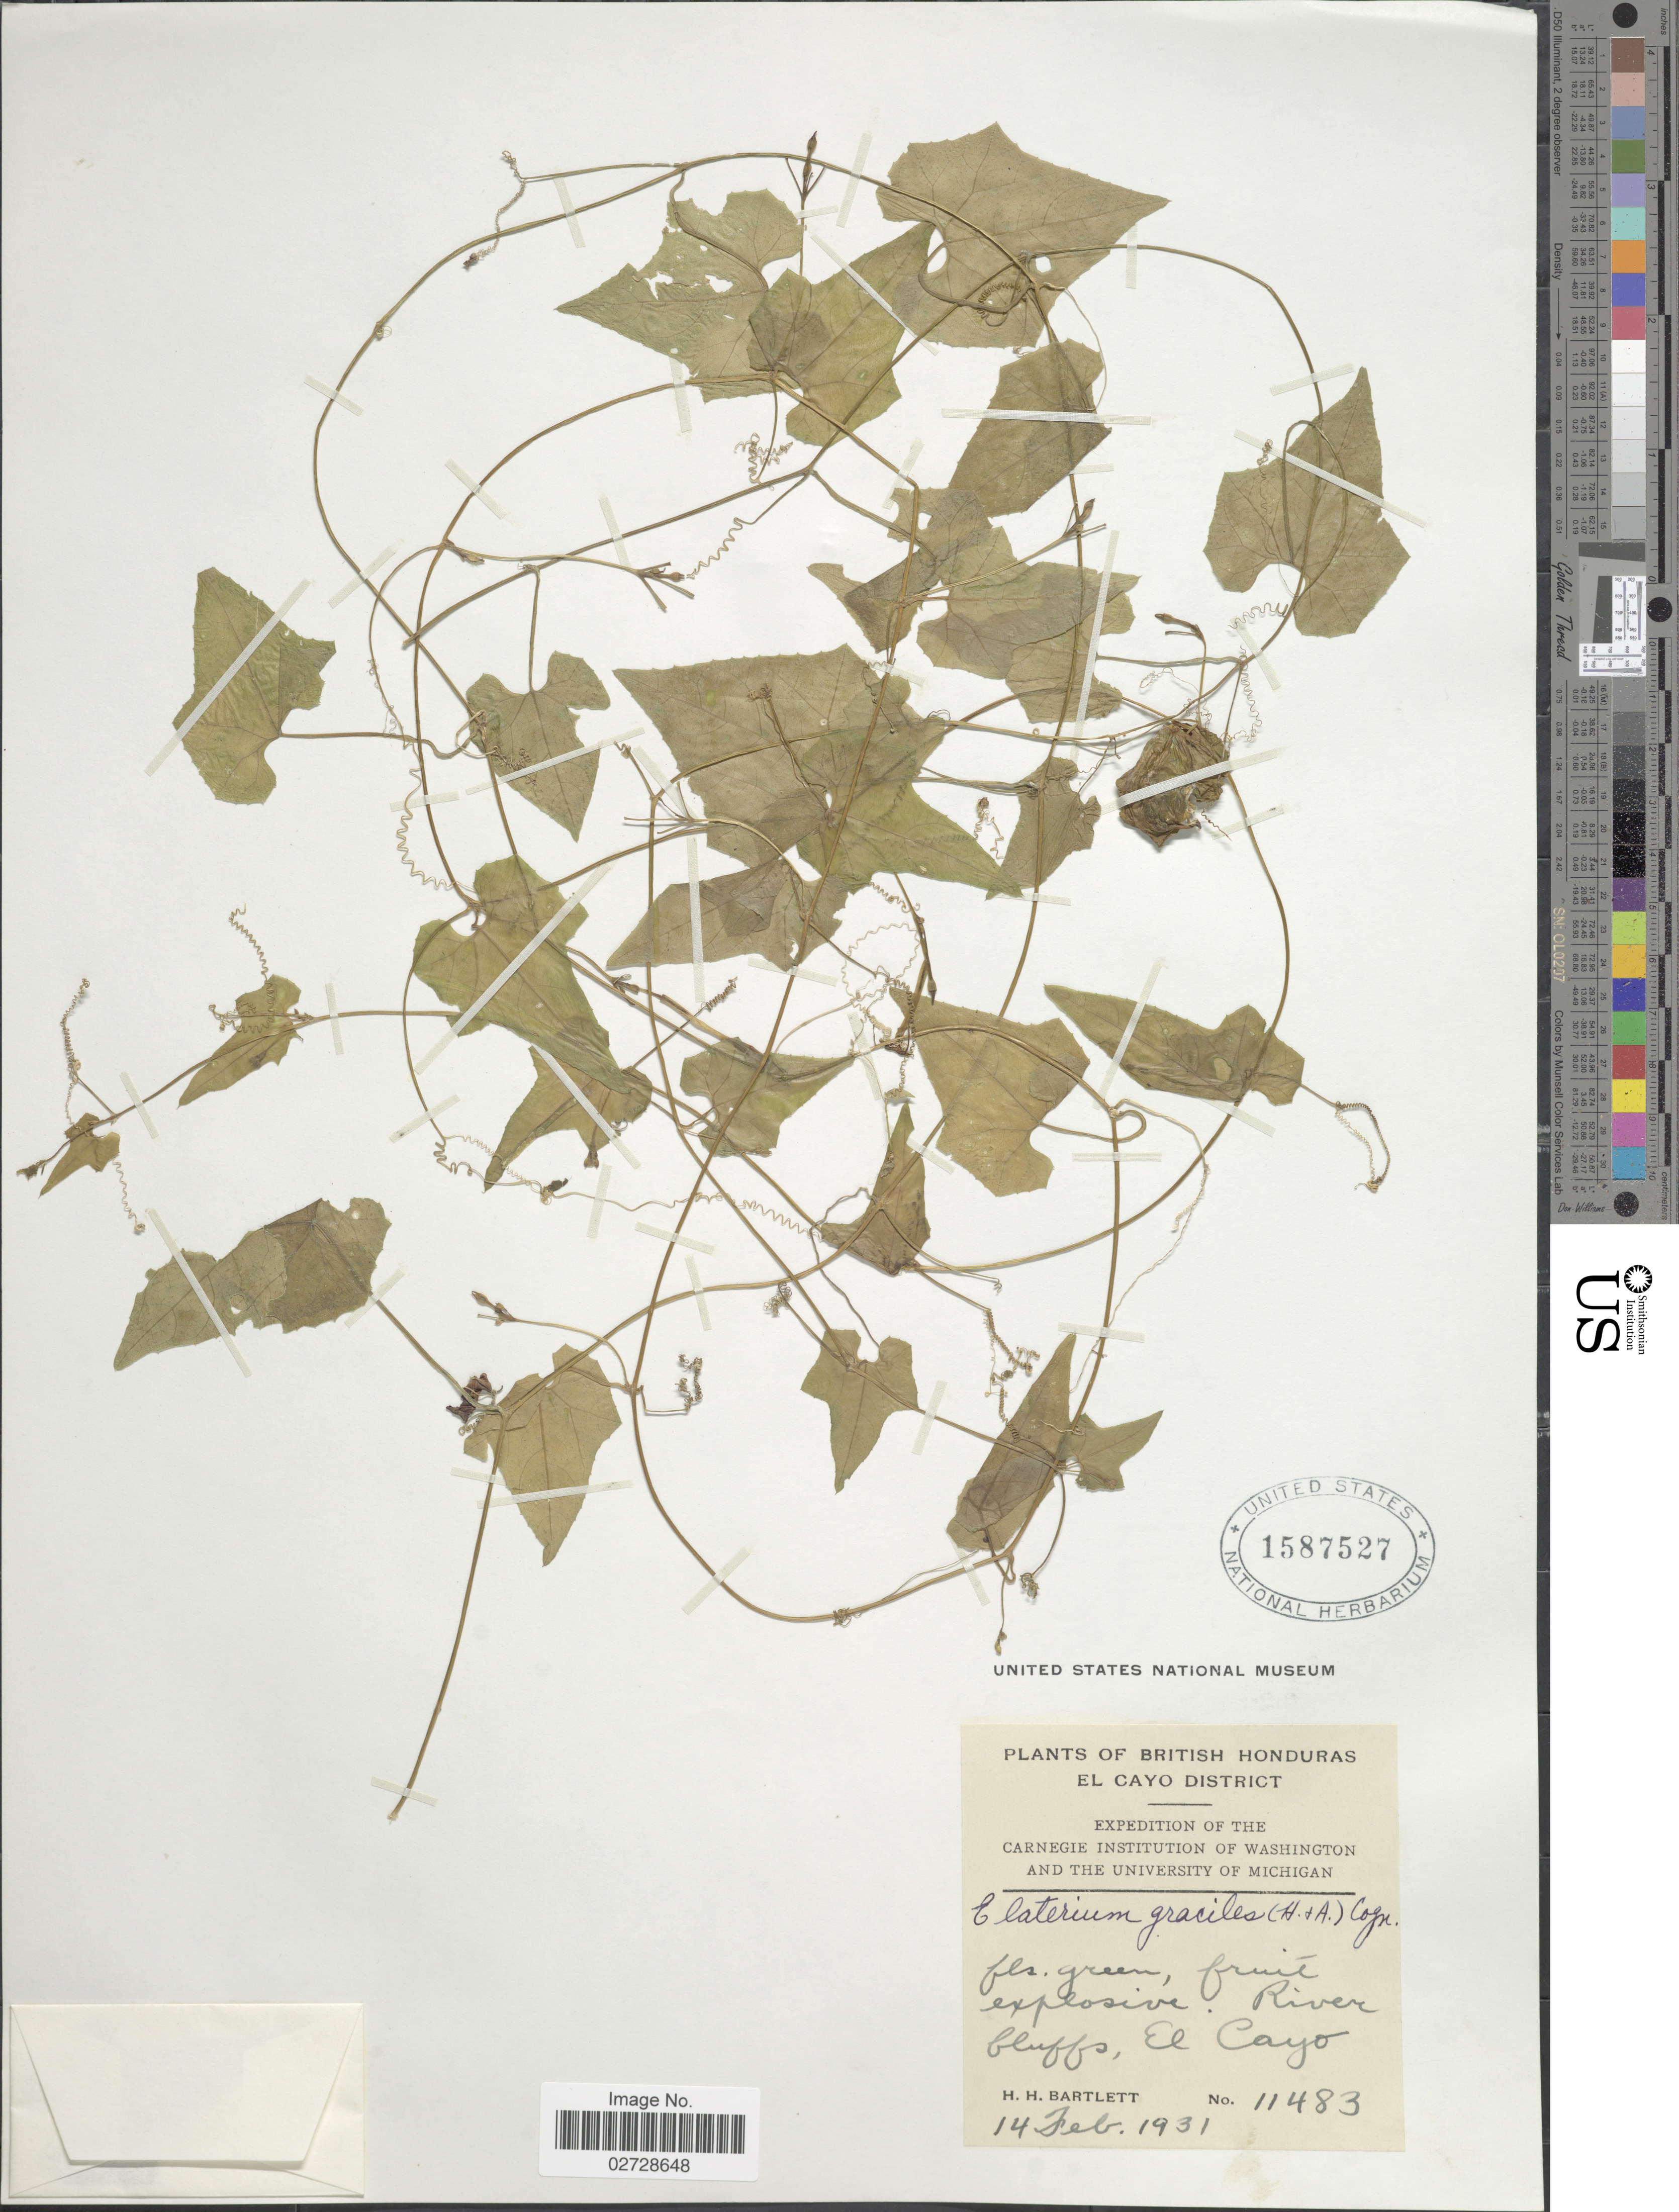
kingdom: Plantae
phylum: Tracheophyta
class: Magnoliopsida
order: Cucurbitales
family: Cucurbitaceae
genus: Cyclanthera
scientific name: Cyclanthera carthagenensis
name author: (Jacq.) H. Schaef. & S.S. Renner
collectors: H. H. Bartlett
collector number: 11483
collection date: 1931-02-14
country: Belize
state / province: Cayo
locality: British Honduras, El Cayo District, river bluffs, El cayo.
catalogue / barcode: US 1587527